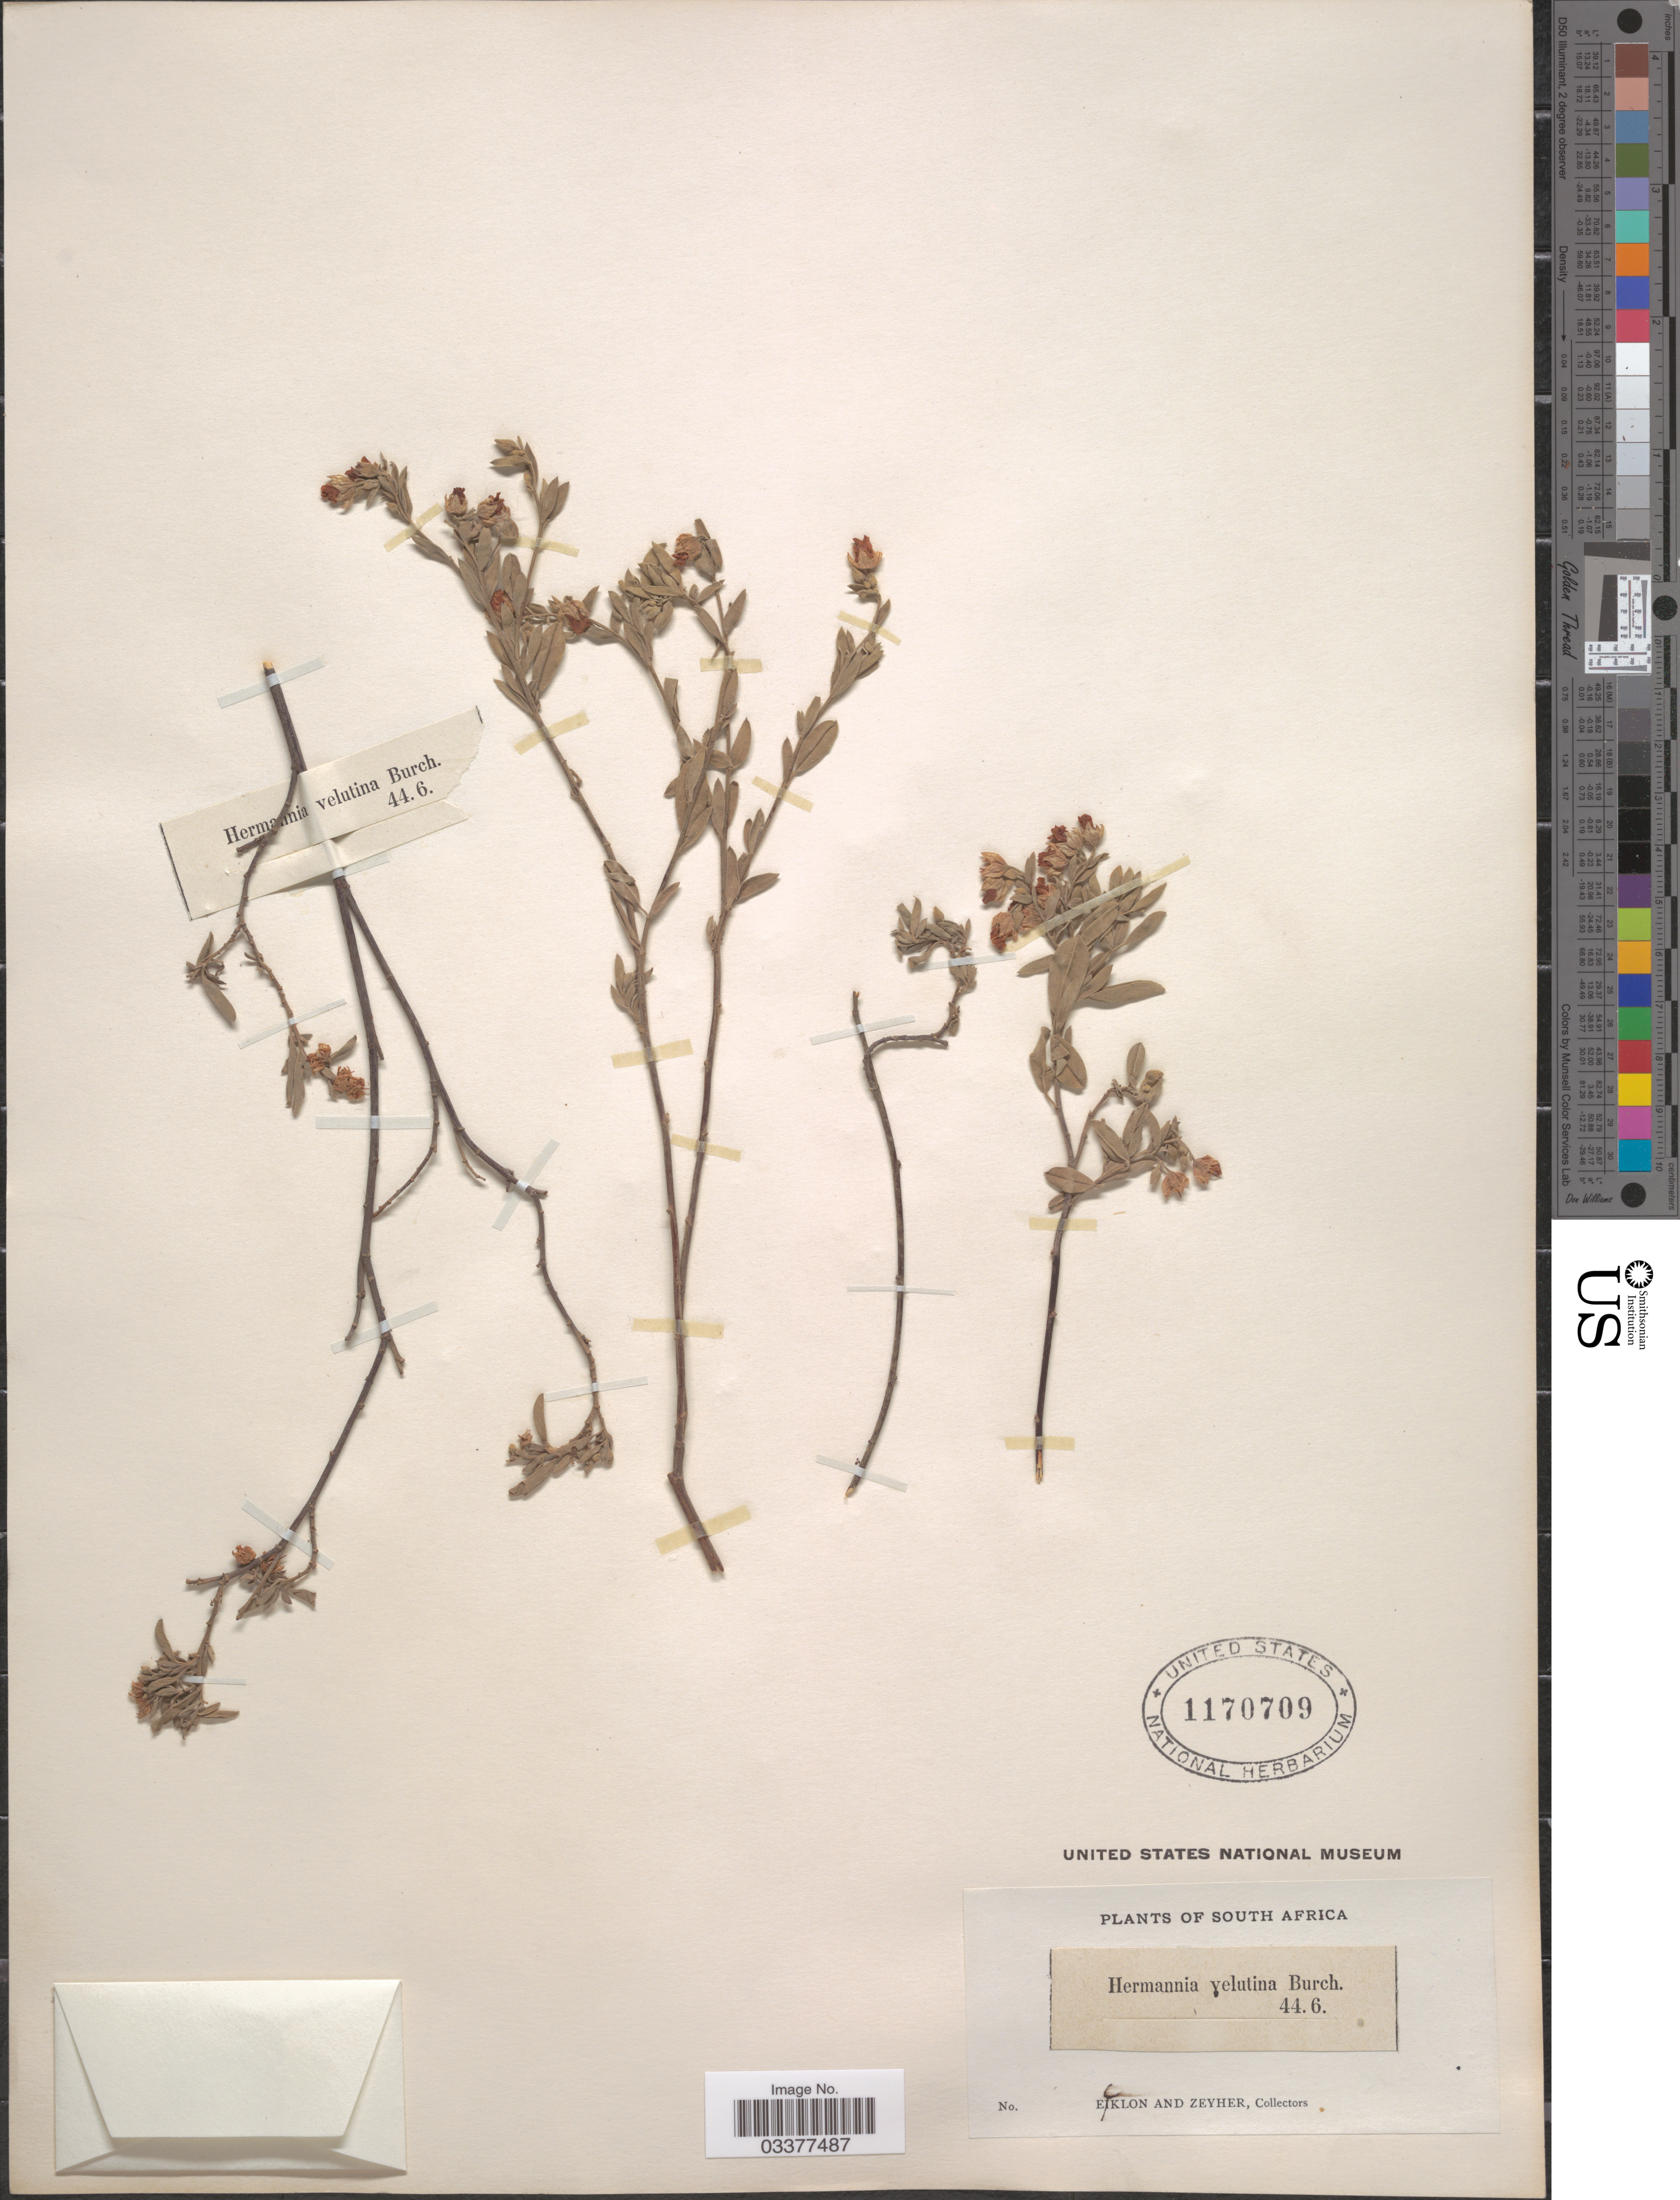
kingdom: Plantae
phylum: Tracheophyta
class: Magnoliopsida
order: Malvales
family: Malvaceae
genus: Hermannia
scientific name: Hermannia velutina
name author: DC.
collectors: -. Ecklon & -. Zeyher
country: South Africa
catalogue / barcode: US 1170709